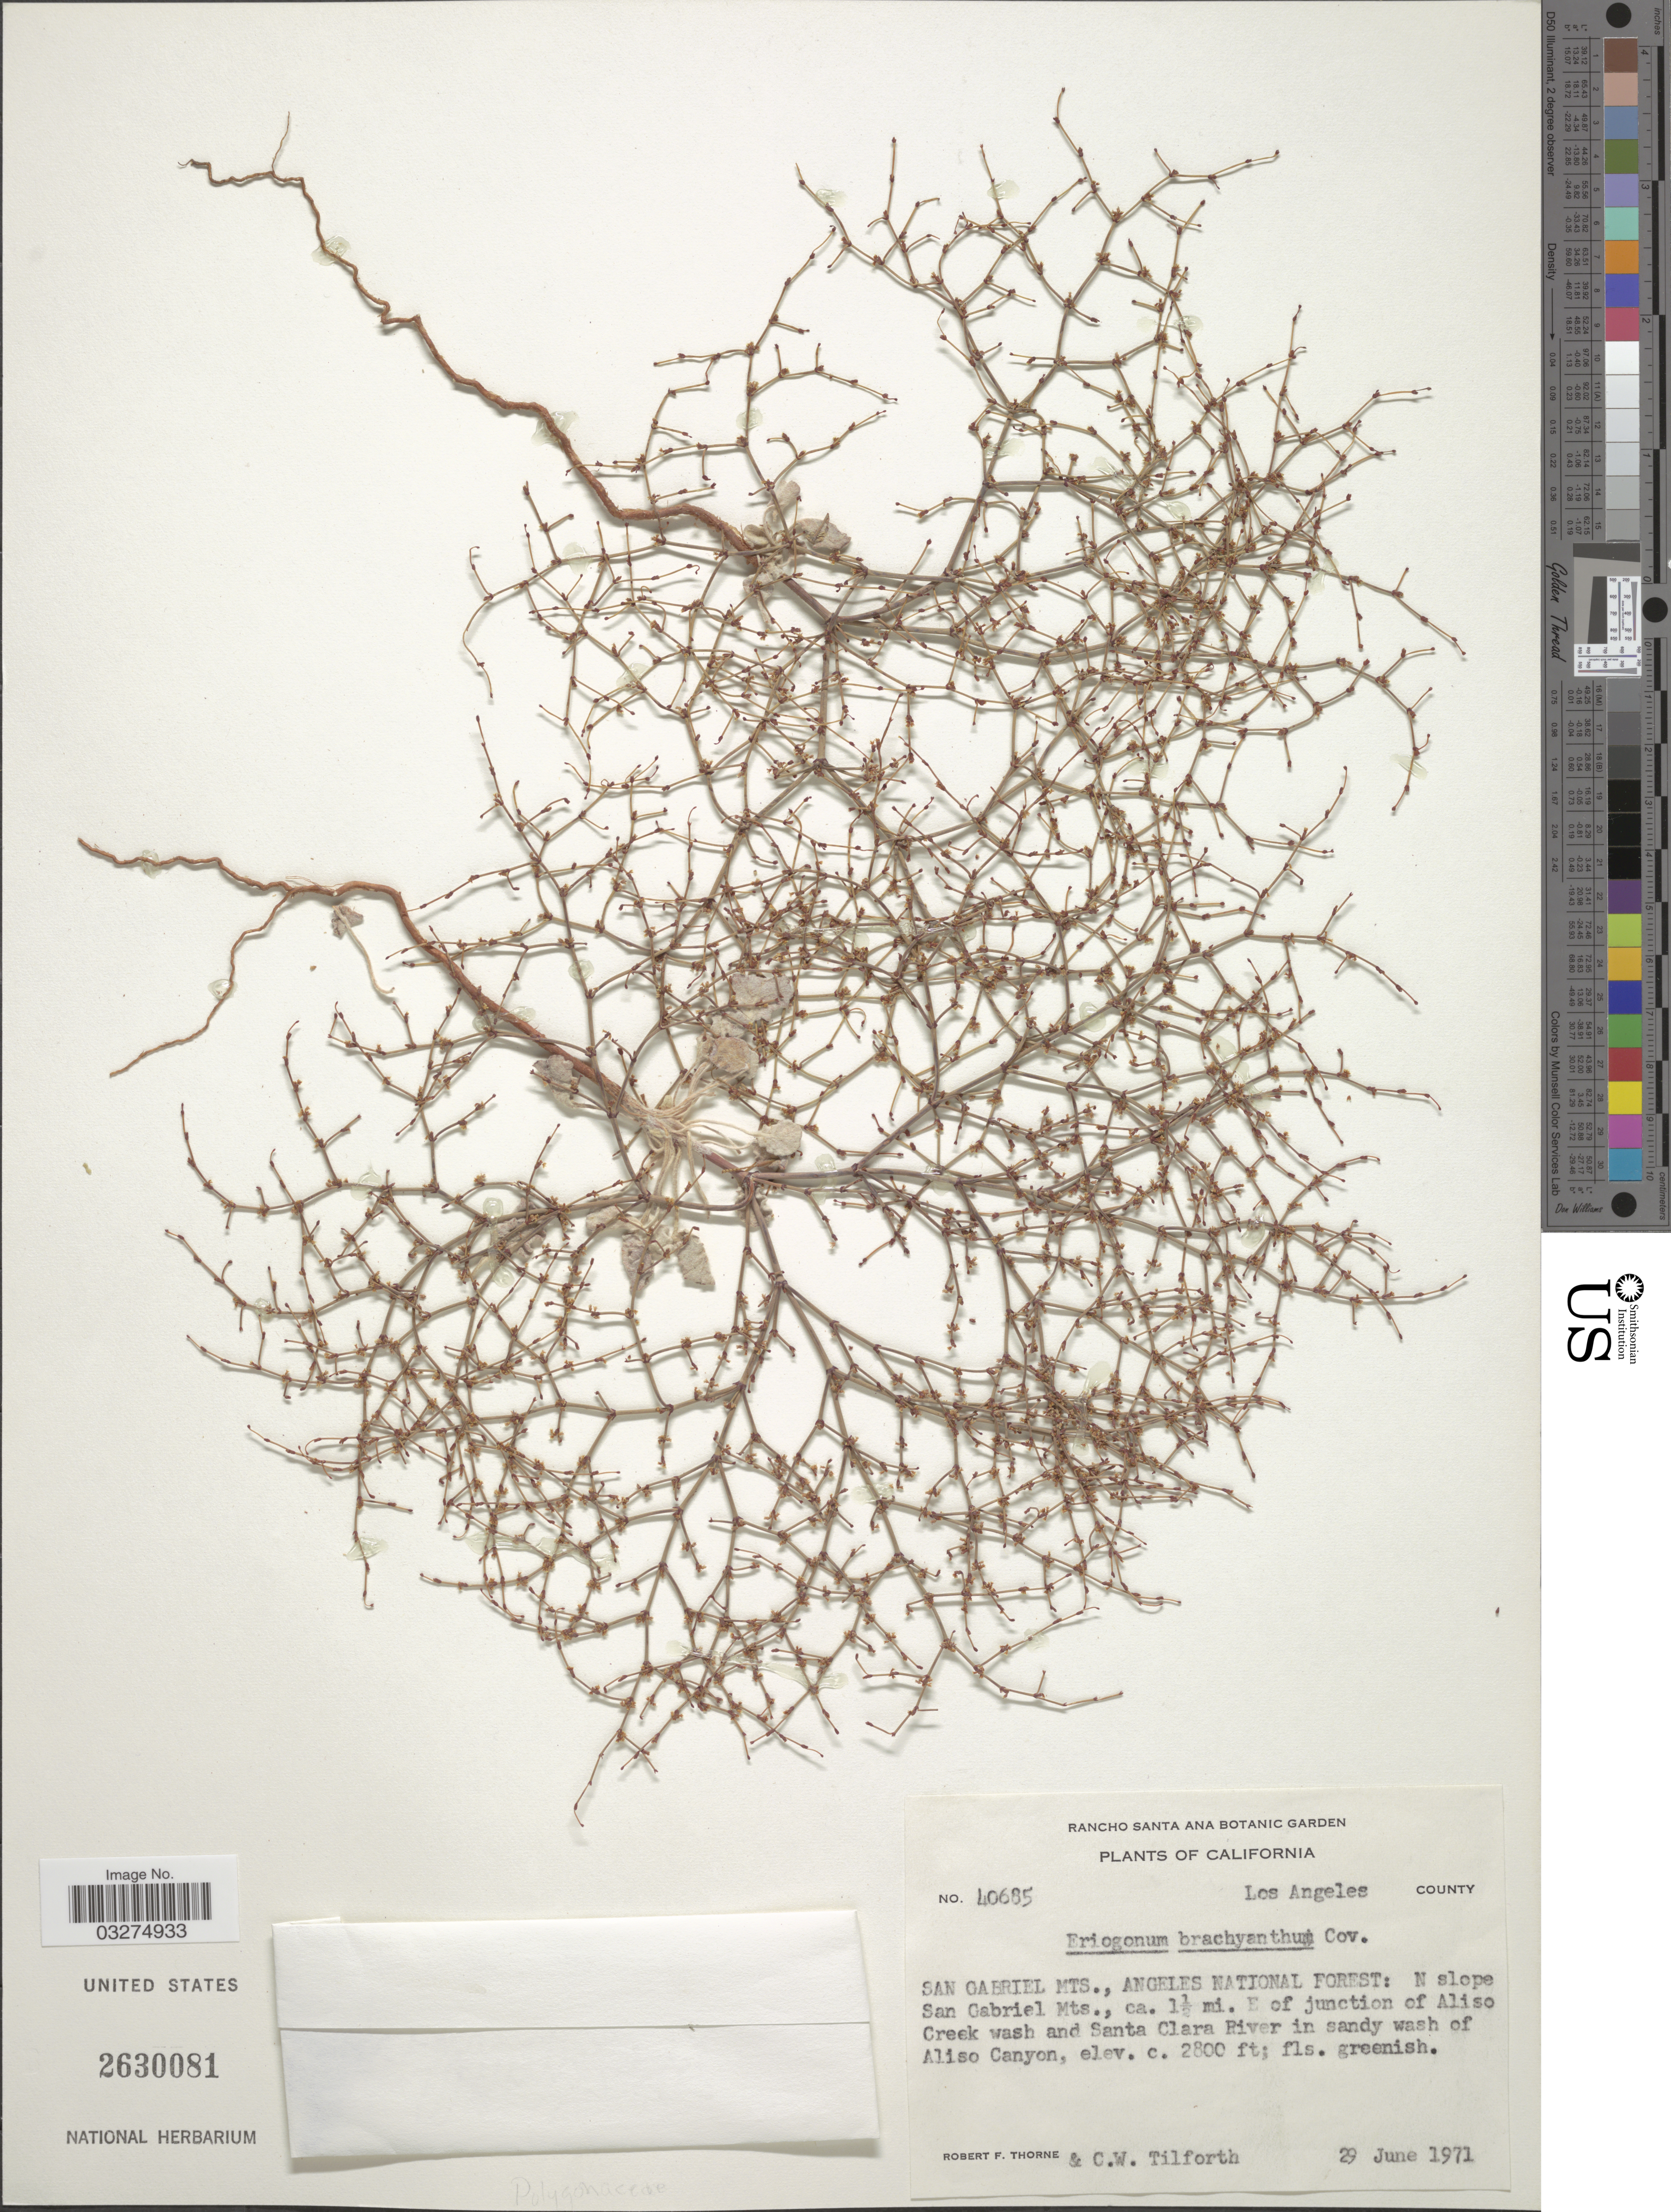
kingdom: Plantae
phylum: Tracheophyta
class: Magnoliopsida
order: Caryophyllales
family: Polygonaceae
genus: Eriogonum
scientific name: Eriogonum brachyanthum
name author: Coville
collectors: R. F. Thorne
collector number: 40685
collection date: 1971-06-29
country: United States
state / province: California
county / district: Los Angeles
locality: Los Angeles County. San Gabriel Mts., Angeles National Forest: N slope San Gabriel Mts., ca. 1½ mi. E of junction of Aliso Creek wash and Santa Clara River in sandy wash of Aliso Canyon.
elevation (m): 853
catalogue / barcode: US 2630081